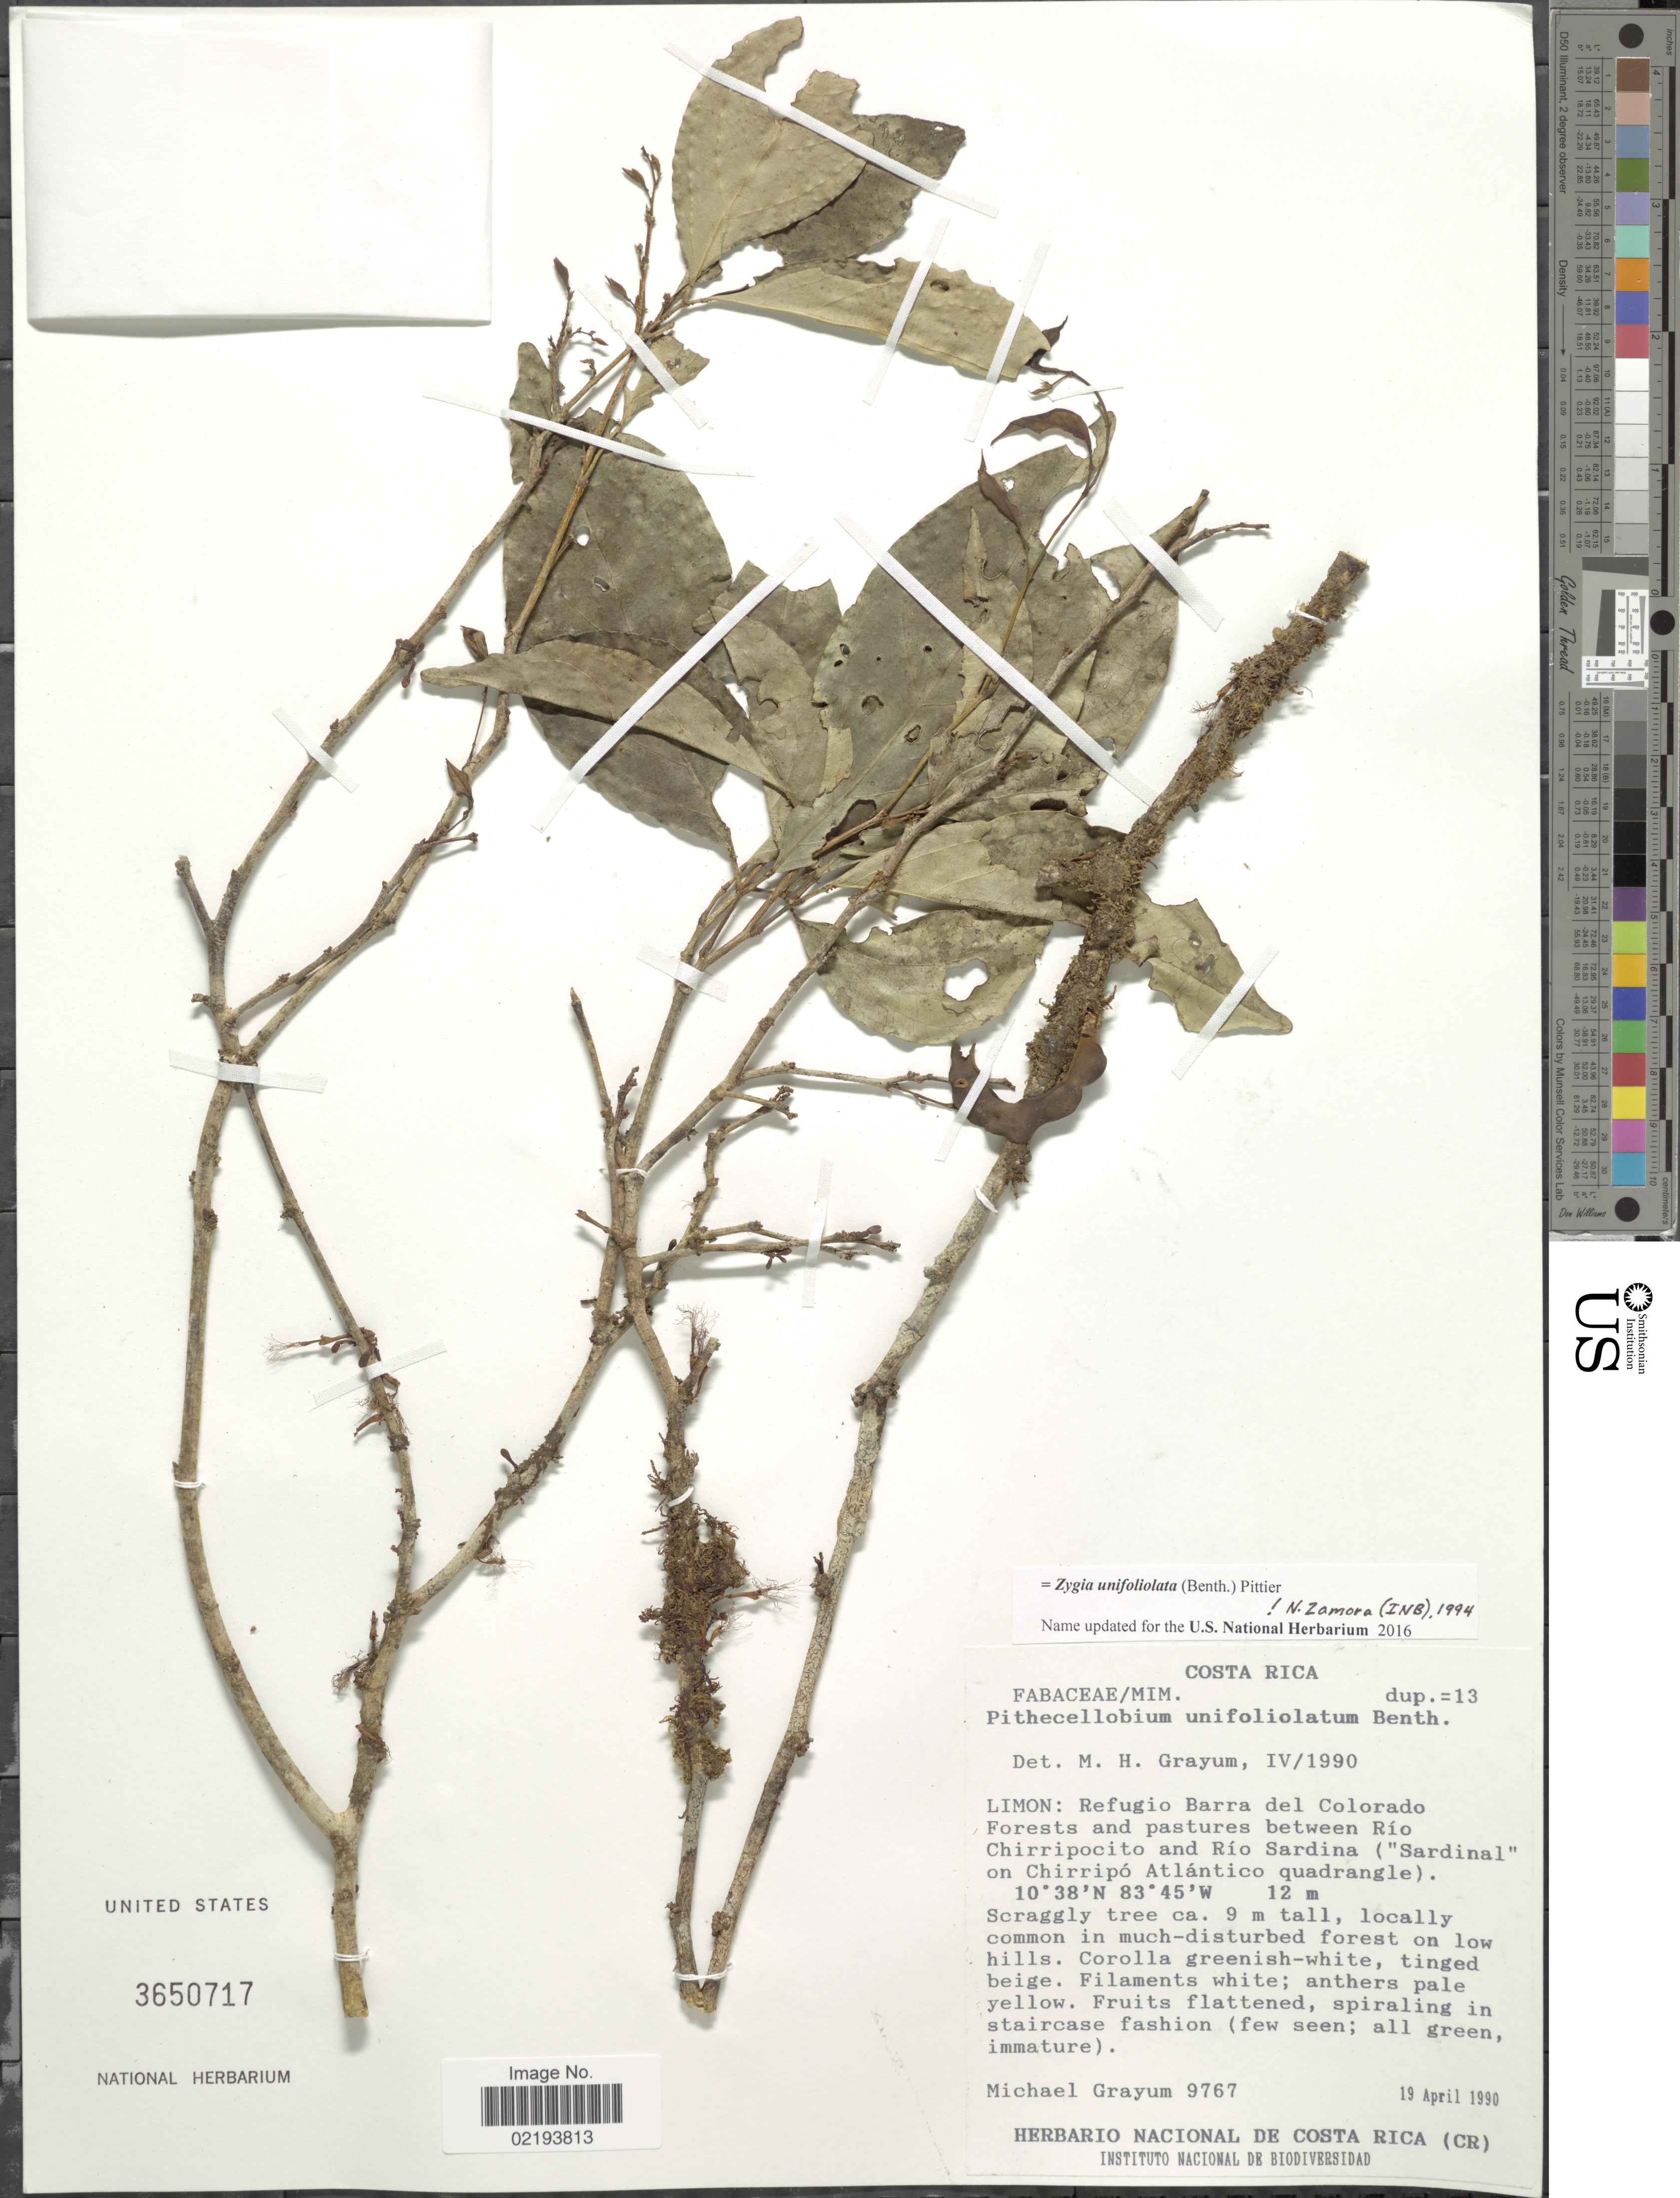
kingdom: Plantae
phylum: Tracheophyta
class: Magnoliopsida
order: Fabales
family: Fabaceae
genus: Zygia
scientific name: Zygia unifoliolata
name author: (Benth.) Pittier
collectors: M. H. Grayum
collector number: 9767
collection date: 1990-04-19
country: Costa Rica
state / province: Limón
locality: Refugio Barra del Colorado Forest and Pasture between Río Chirripocito and Río Sardina ('Sardinal on Chiriiipó Atlántido quadrangle)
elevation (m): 12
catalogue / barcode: US 3650717